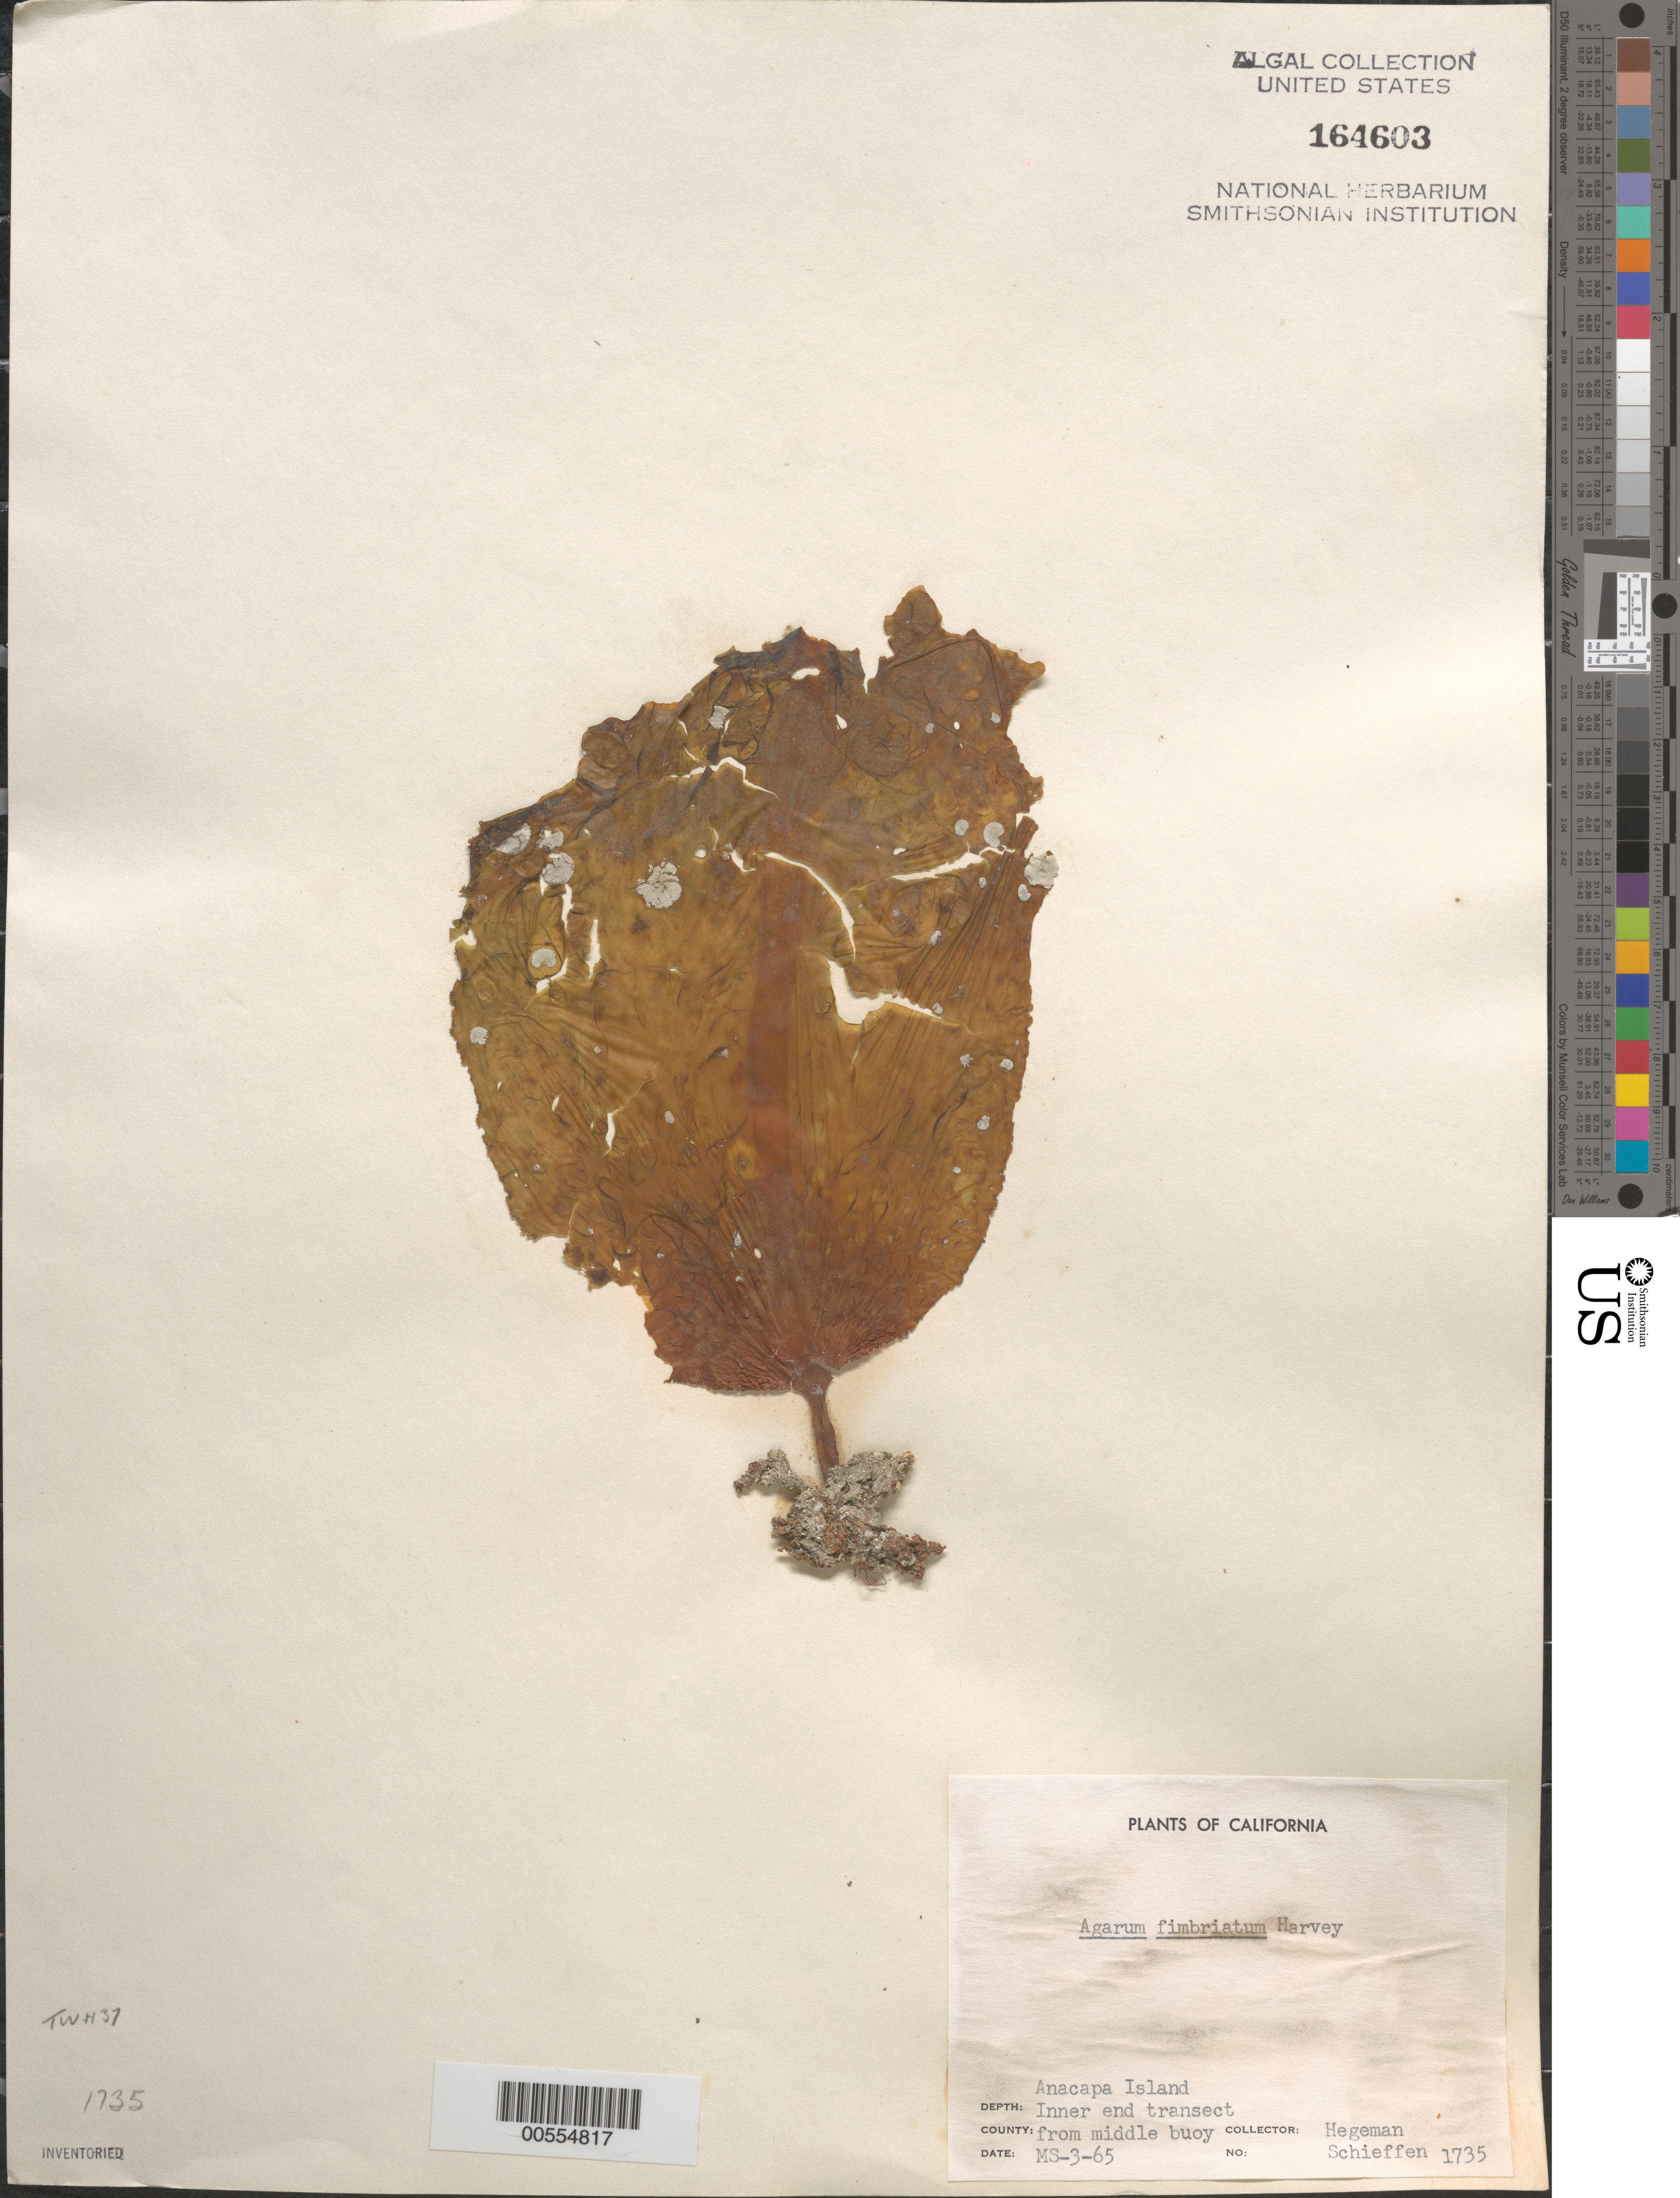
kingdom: Chromista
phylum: Ochrophyta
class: Phaeophyceae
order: Laminariales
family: Agaraceae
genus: Neoagarum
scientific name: Neoagarum fimbriatum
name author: (Harvey) H.Kawai & Hanyuda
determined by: Algae name updating Project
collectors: R. Hegeman & -. Schieffen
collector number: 1735 & MS-3-65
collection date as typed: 1965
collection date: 1965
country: United States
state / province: California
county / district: Ventura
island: Anacapa Island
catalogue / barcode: US 164603